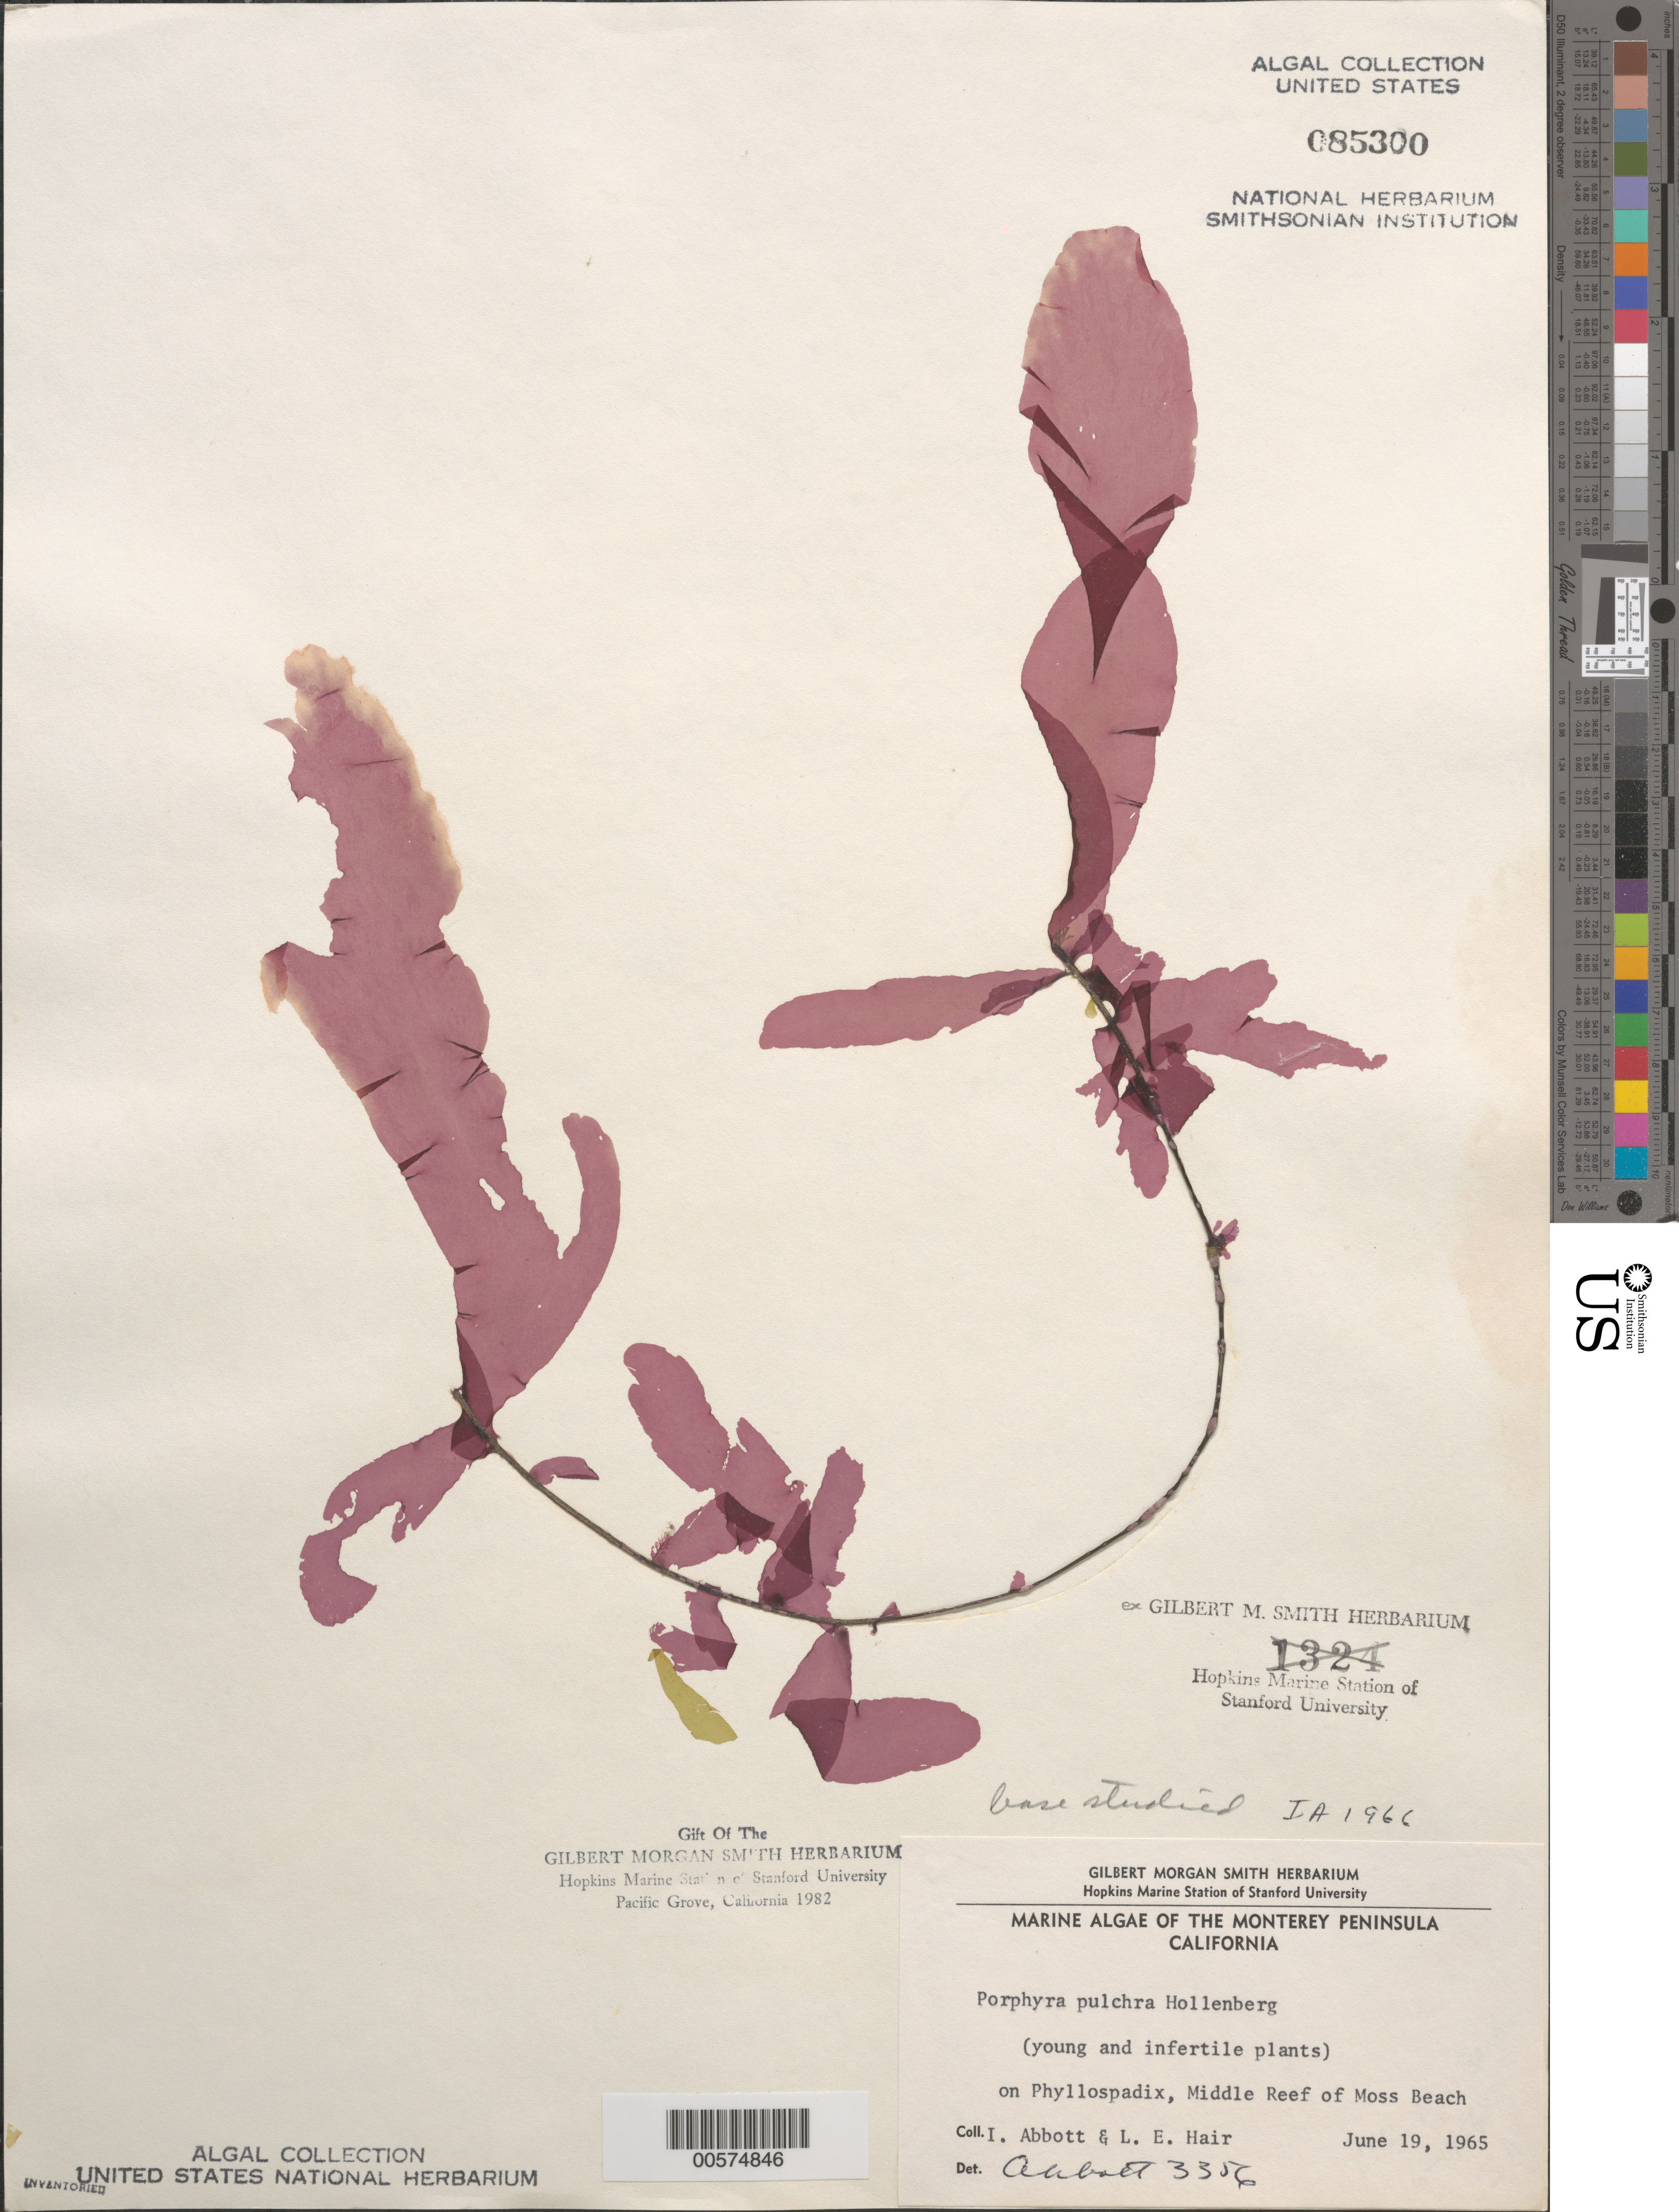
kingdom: Plantae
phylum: Rhodophyta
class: Bangiophyceae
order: Bangiales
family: Bangiaceae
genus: Porphyra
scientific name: Porphyra pulchra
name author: Hollenb. in G.M. Sm. & Hollenb.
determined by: Abbott, Isabella A.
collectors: I. A. Abbott & L. Hair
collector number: IAA 3356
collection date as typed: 19 Jun 1965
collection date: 1965-06-19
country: United States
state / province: California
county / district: Monterey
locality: Middle Reef of Moss Beach, Monterey Peninsula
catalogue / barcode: US 85300